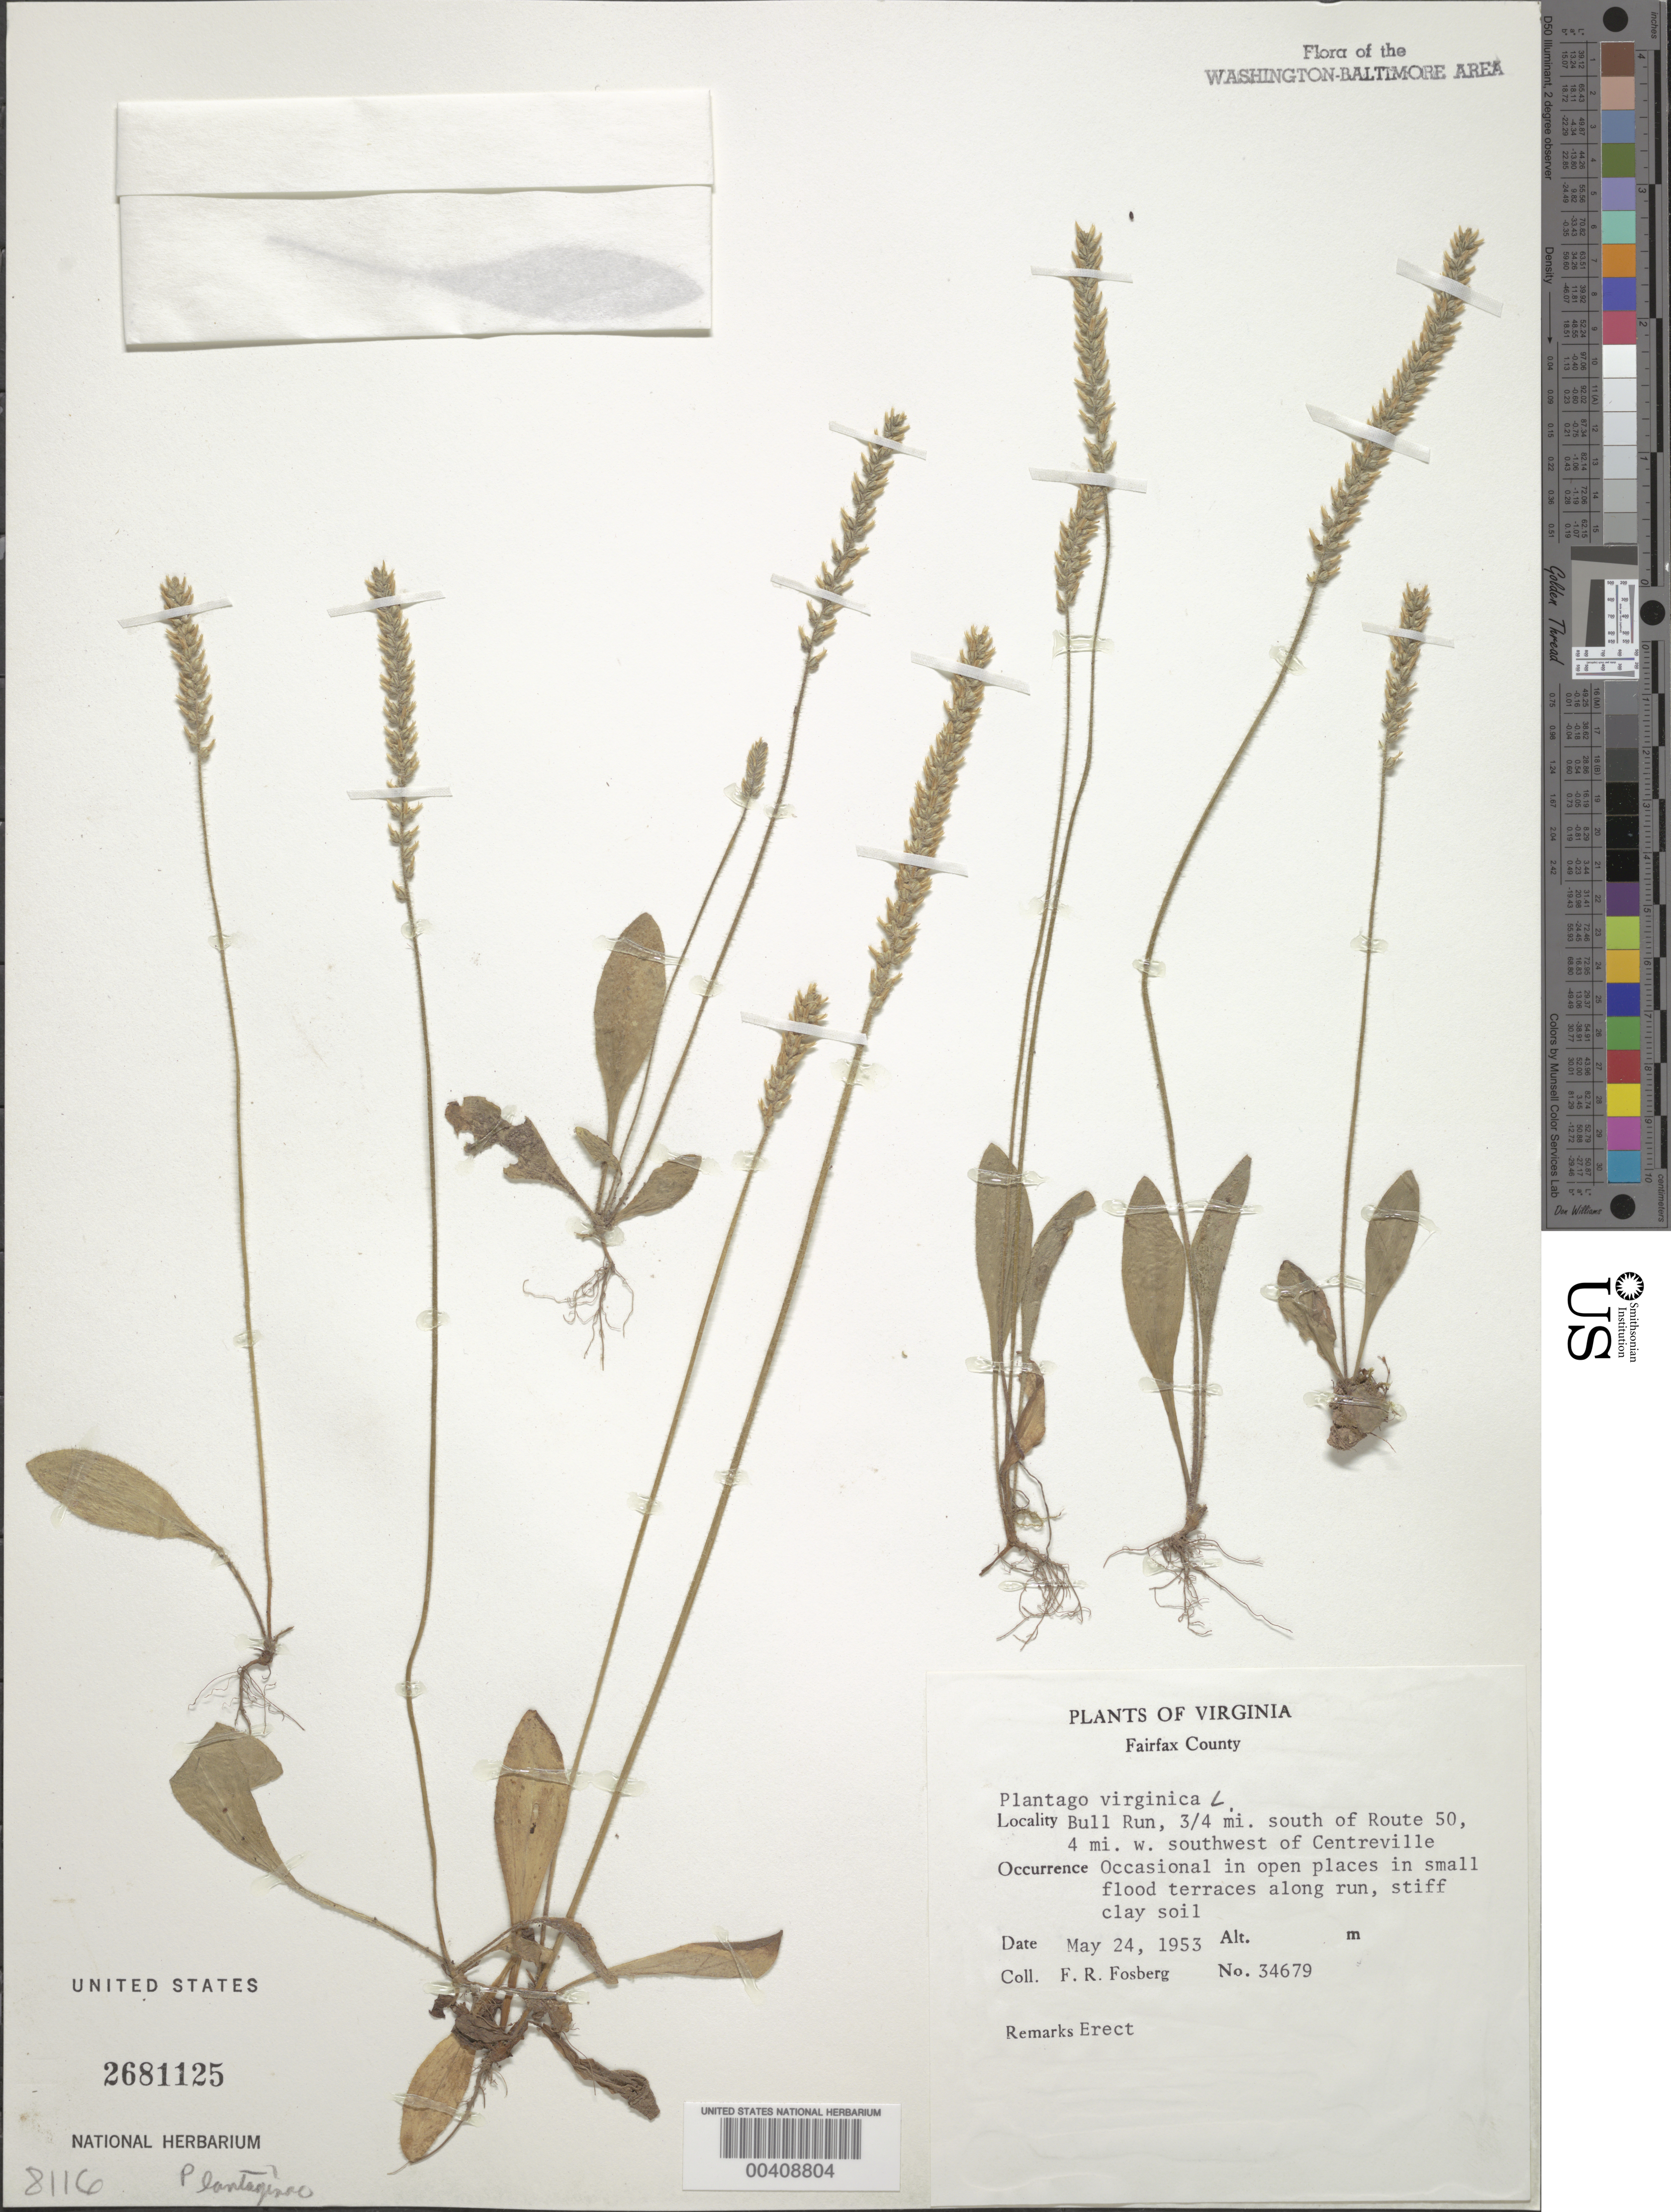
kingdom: Plantae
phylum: Tracheophyta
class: Magnoliopsida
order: Lamiales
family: Plantaginaceae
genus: Plantago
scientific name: Plantago virginica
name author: L.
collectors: F. R. Fosberg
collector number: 34679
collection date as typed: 24 May 1953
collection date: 1953-05-24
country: United States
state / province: Virginia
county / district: Fairfax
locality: Bull Run, southwest of Centreville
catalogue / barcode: US 2681125